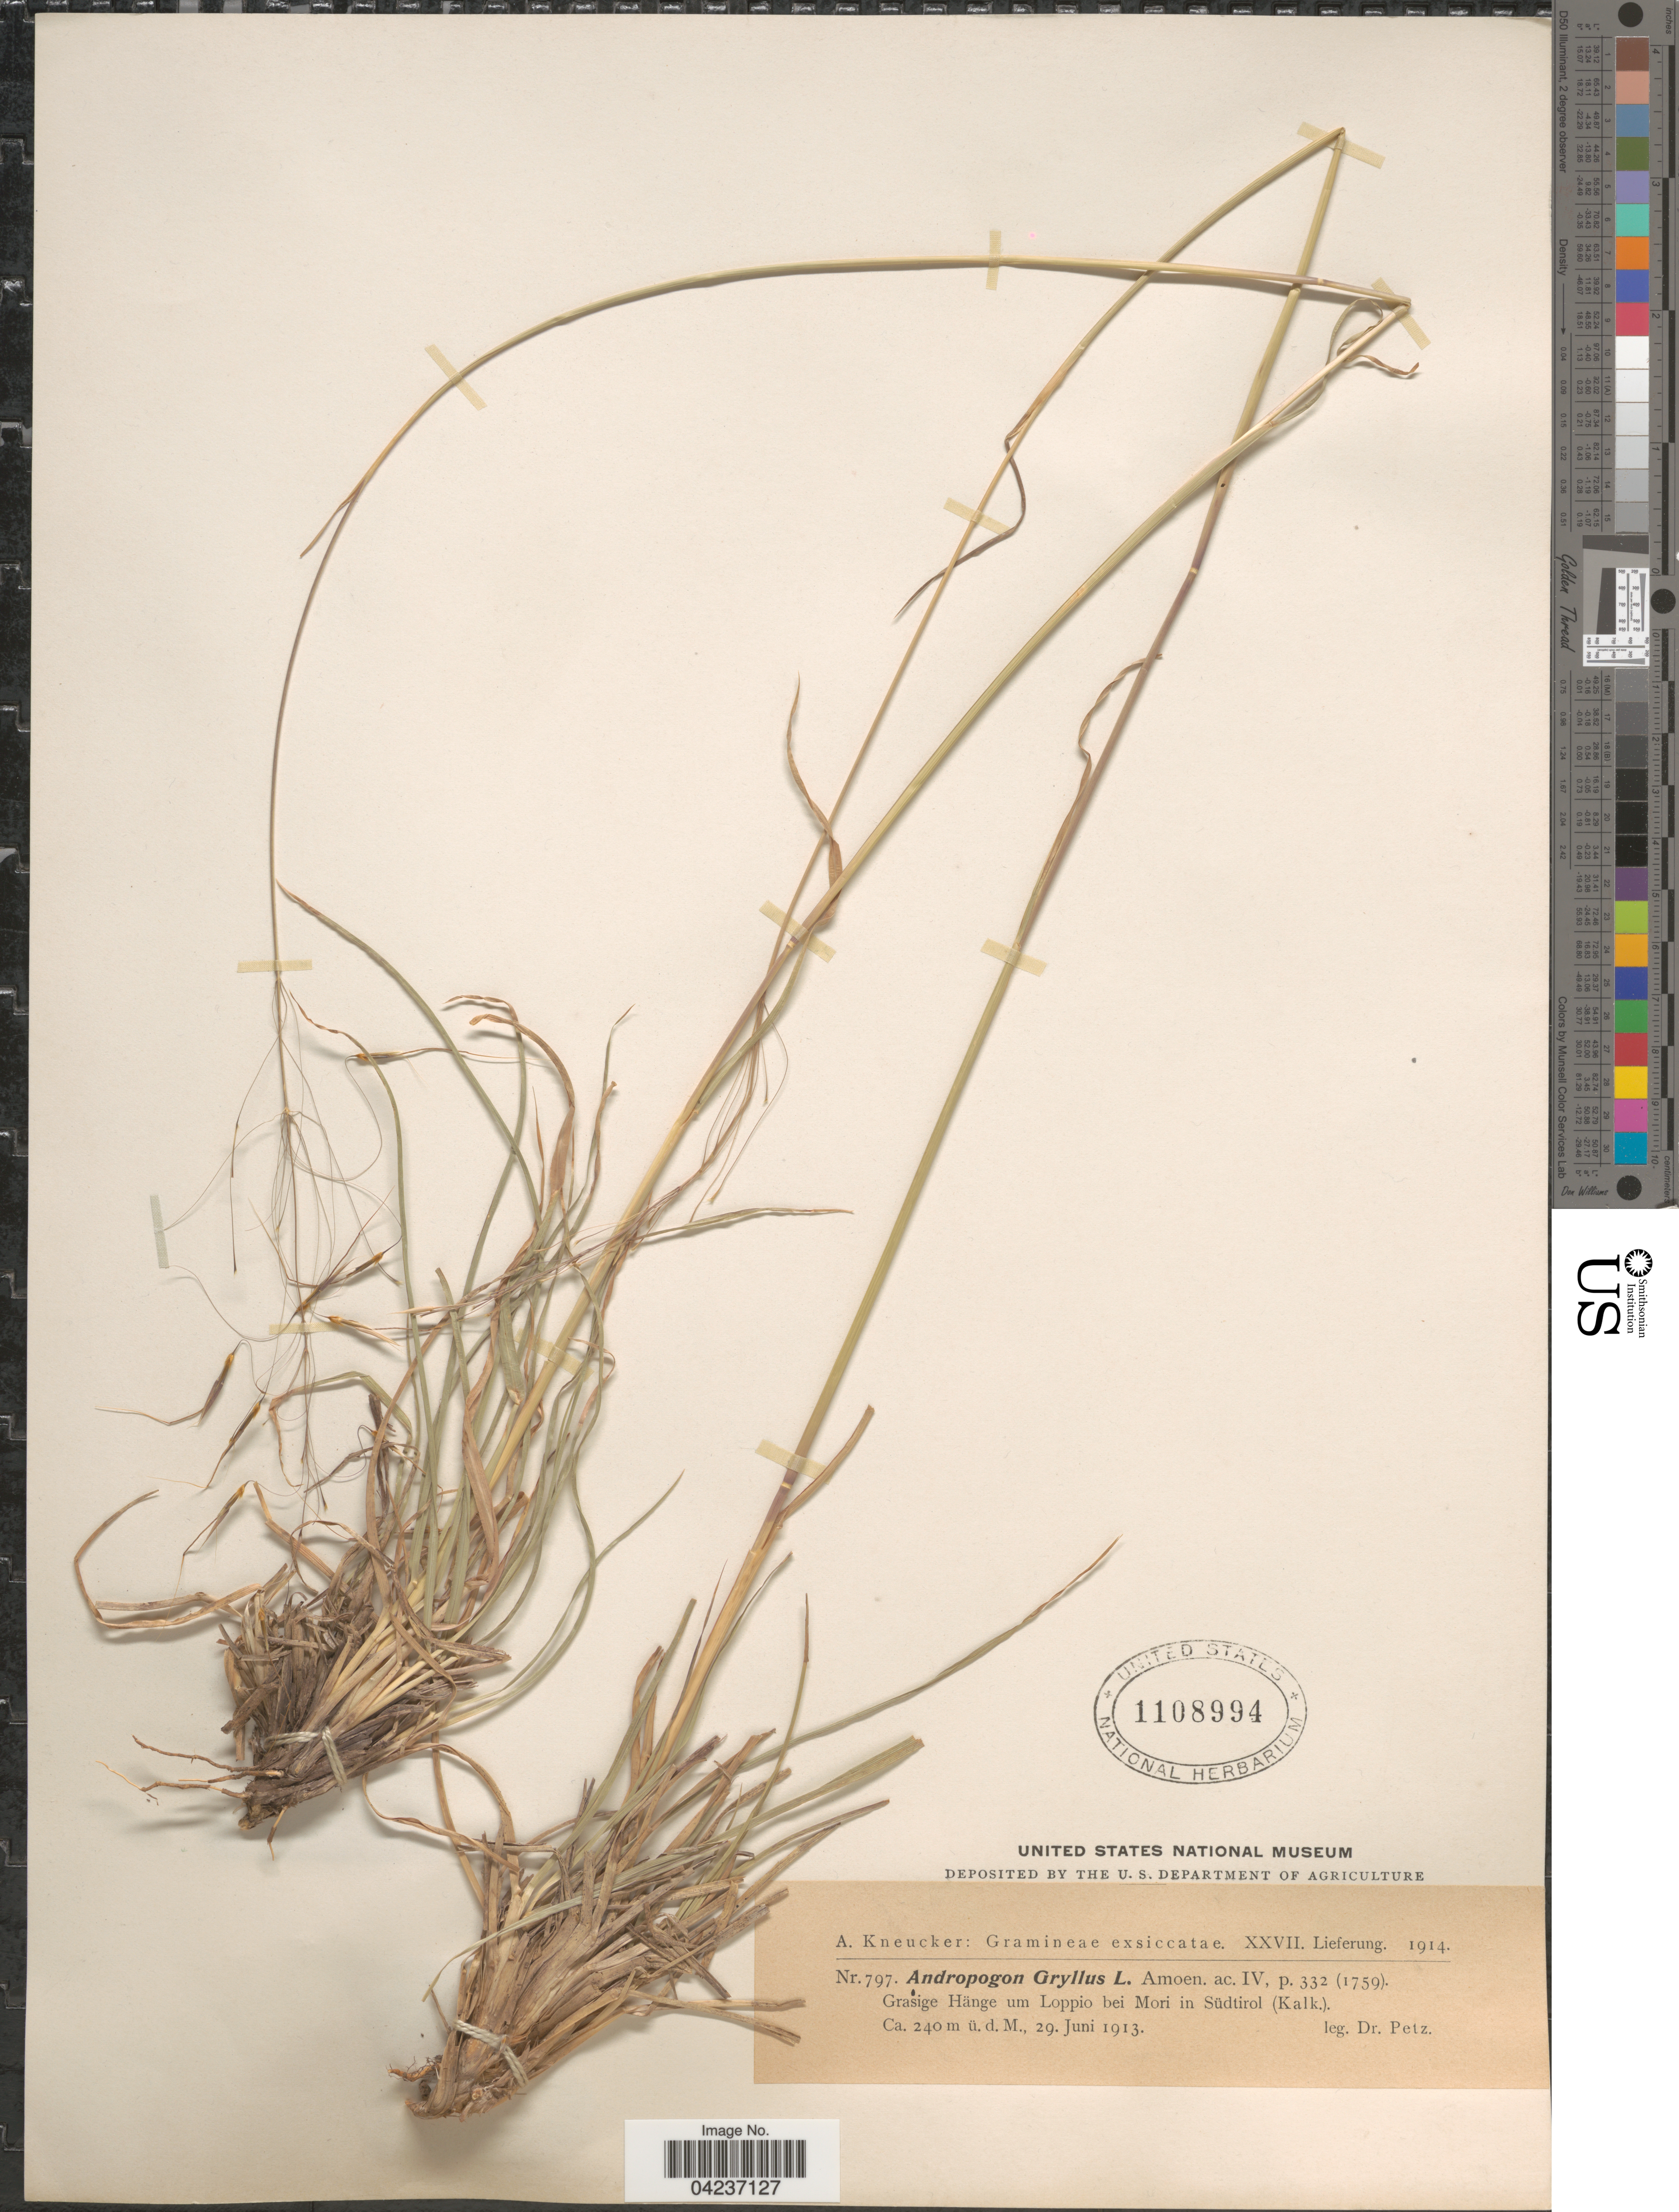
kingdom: Plantae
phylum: Tracheophyta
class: Liliopsida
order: Poales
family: Poaceae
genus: Chrysopogon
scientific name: Chrysopogon gryllus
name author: (L.) Trin.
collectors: Petz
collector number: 797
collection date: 1913-06-29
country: Italy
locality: Grasige Hänge um Loppio bei Mori in Südtirol (Kalk).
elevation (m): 240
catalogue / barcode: US 1108994